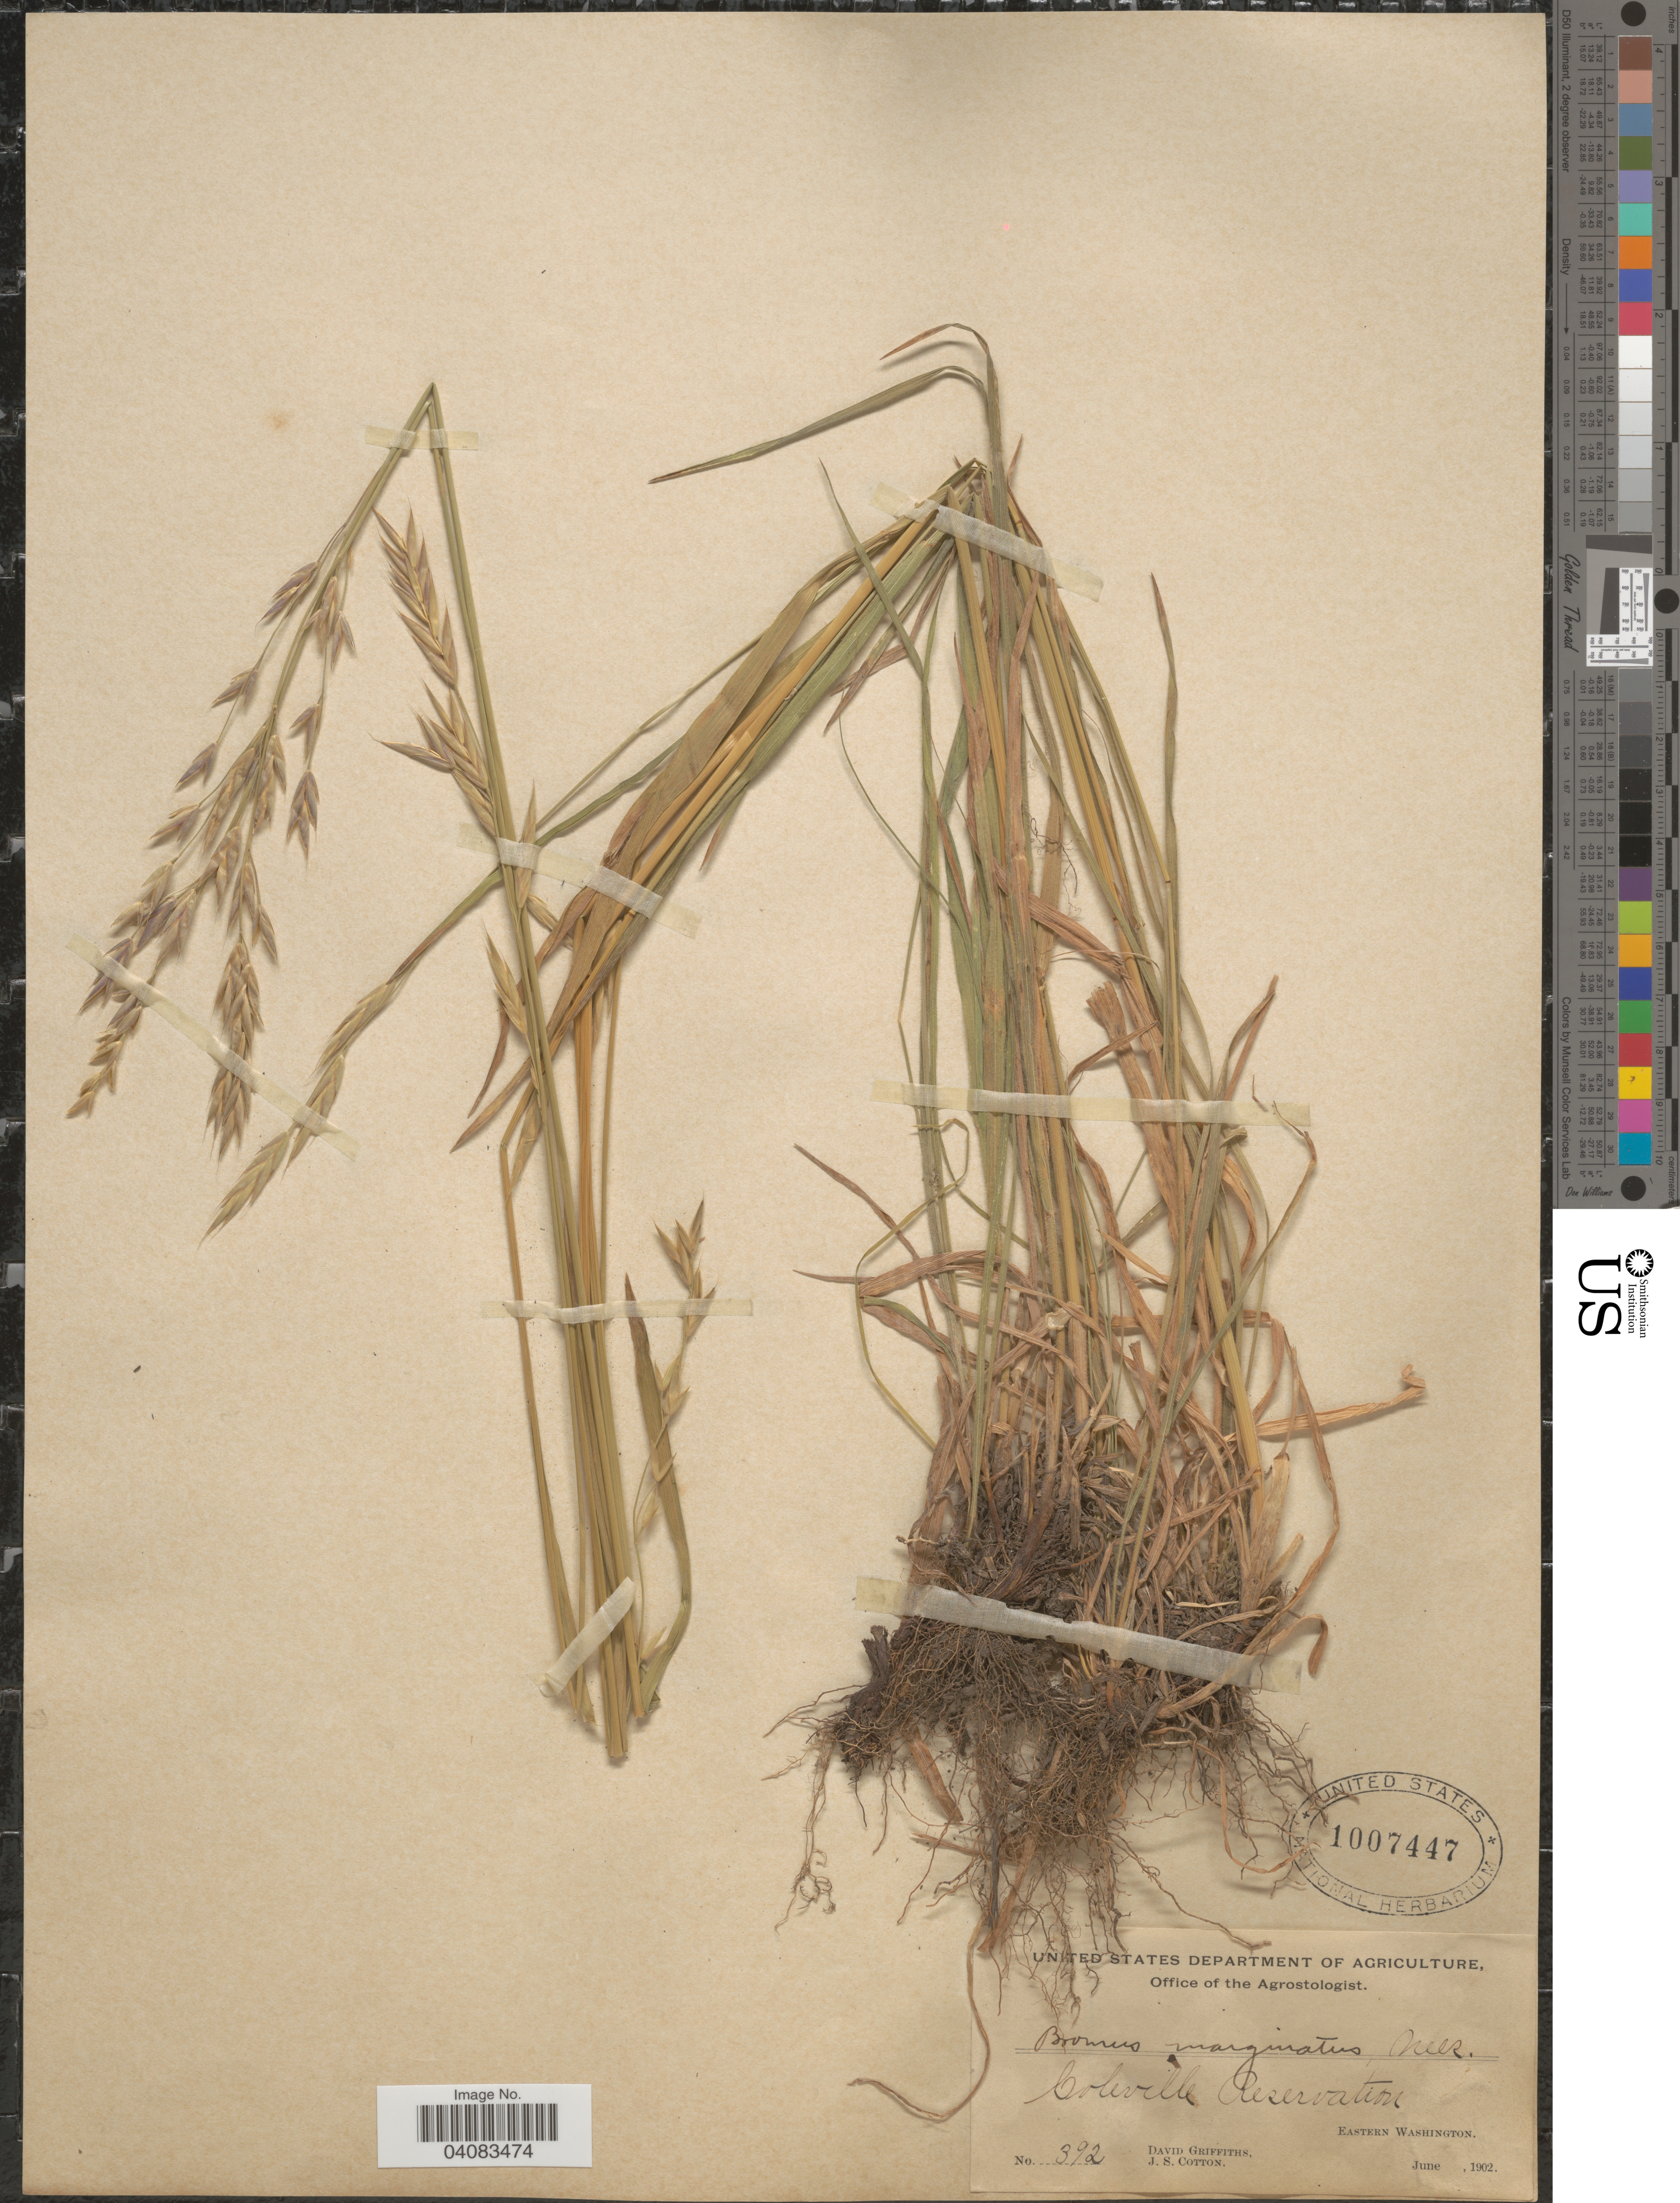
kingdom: Plantae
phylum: Tracheophyta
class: Liliopsida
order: Poales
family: Poaceae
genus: Bromus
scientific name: Bromus marginatus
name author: Nees ex Steud.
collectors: D. Griffiths & J. S. Cotton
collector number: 392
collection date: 1902-06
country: United States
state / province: Washington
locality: Coleville Reservation. Eastern Washington.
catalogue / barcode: US 1007447